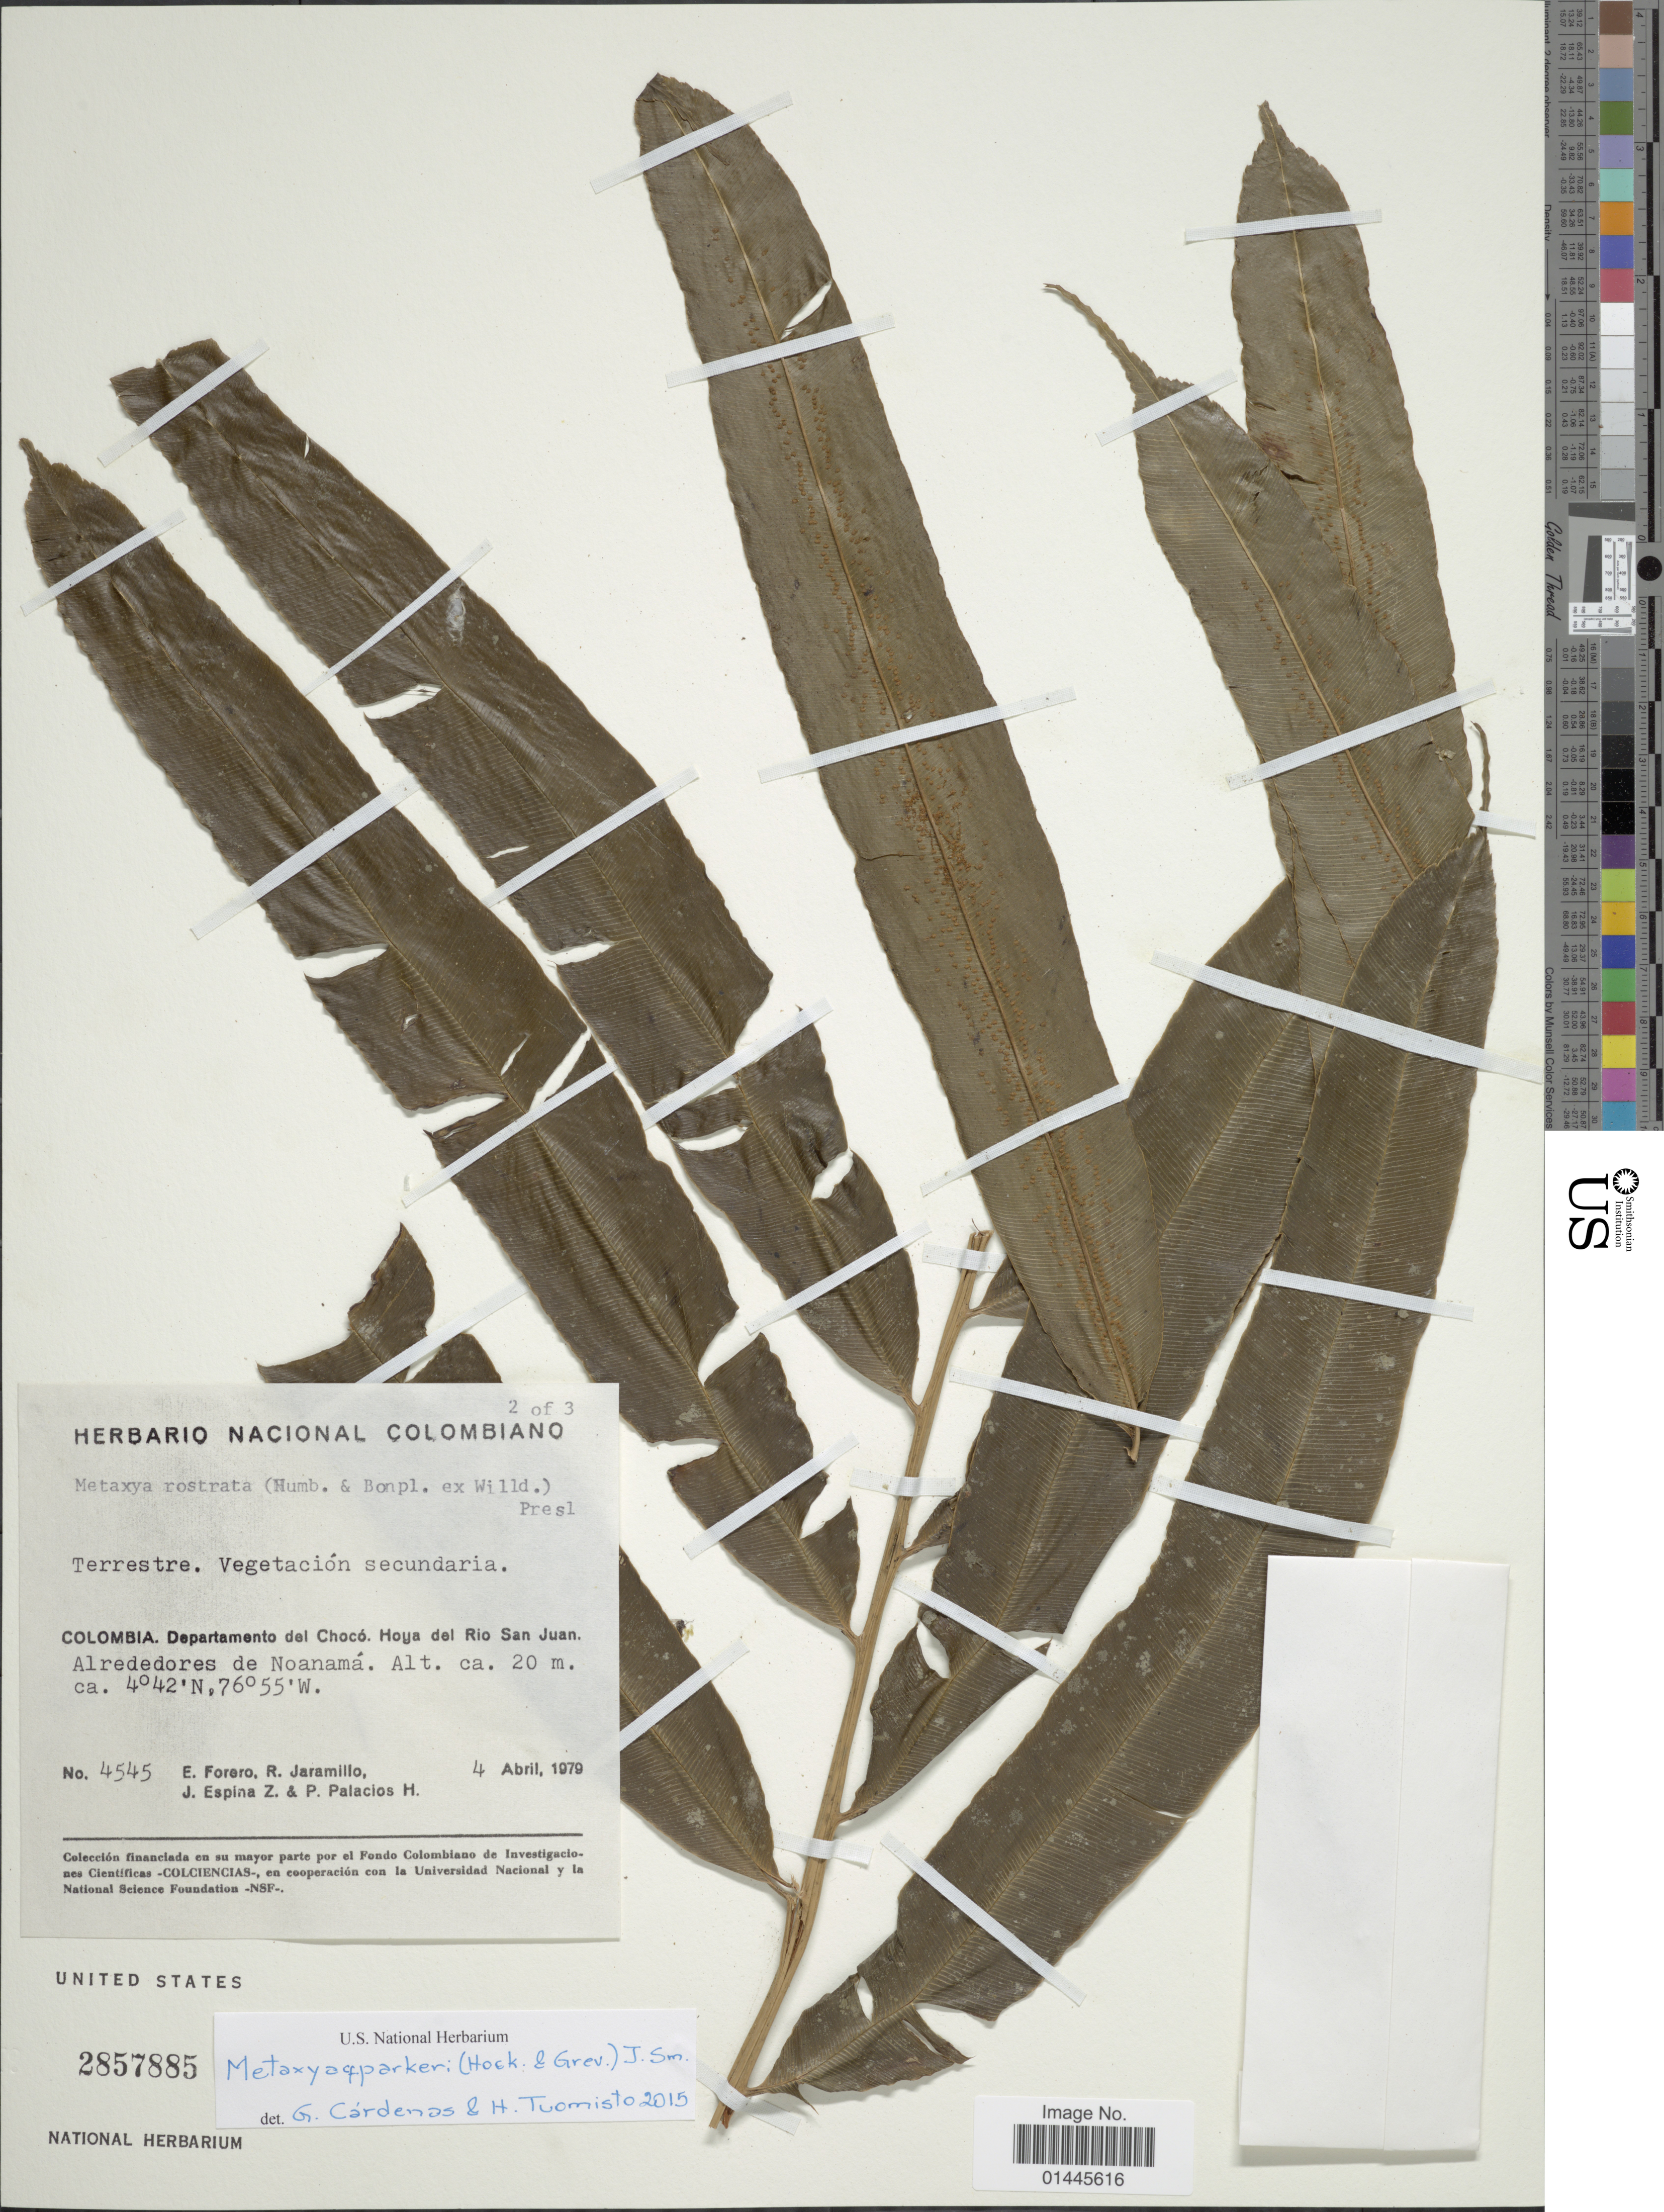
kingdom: Plantae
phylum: Tracheophyta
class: Polypodiopsida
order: Cyatheales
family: Metaxyaceae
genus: Metaxya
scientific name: Metaxya parkeri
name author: (Hook. & Grev.) J. Sm.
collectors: E. Forero, R. Jaramillo M., J. Espina Z. & P. Palacios H.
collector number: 4545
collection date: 1979-04-04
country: Colombia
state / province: Chocó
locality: Hoya del Rio San Juan, alrededores de Noanama.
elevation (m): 20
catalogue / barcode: US 2857885